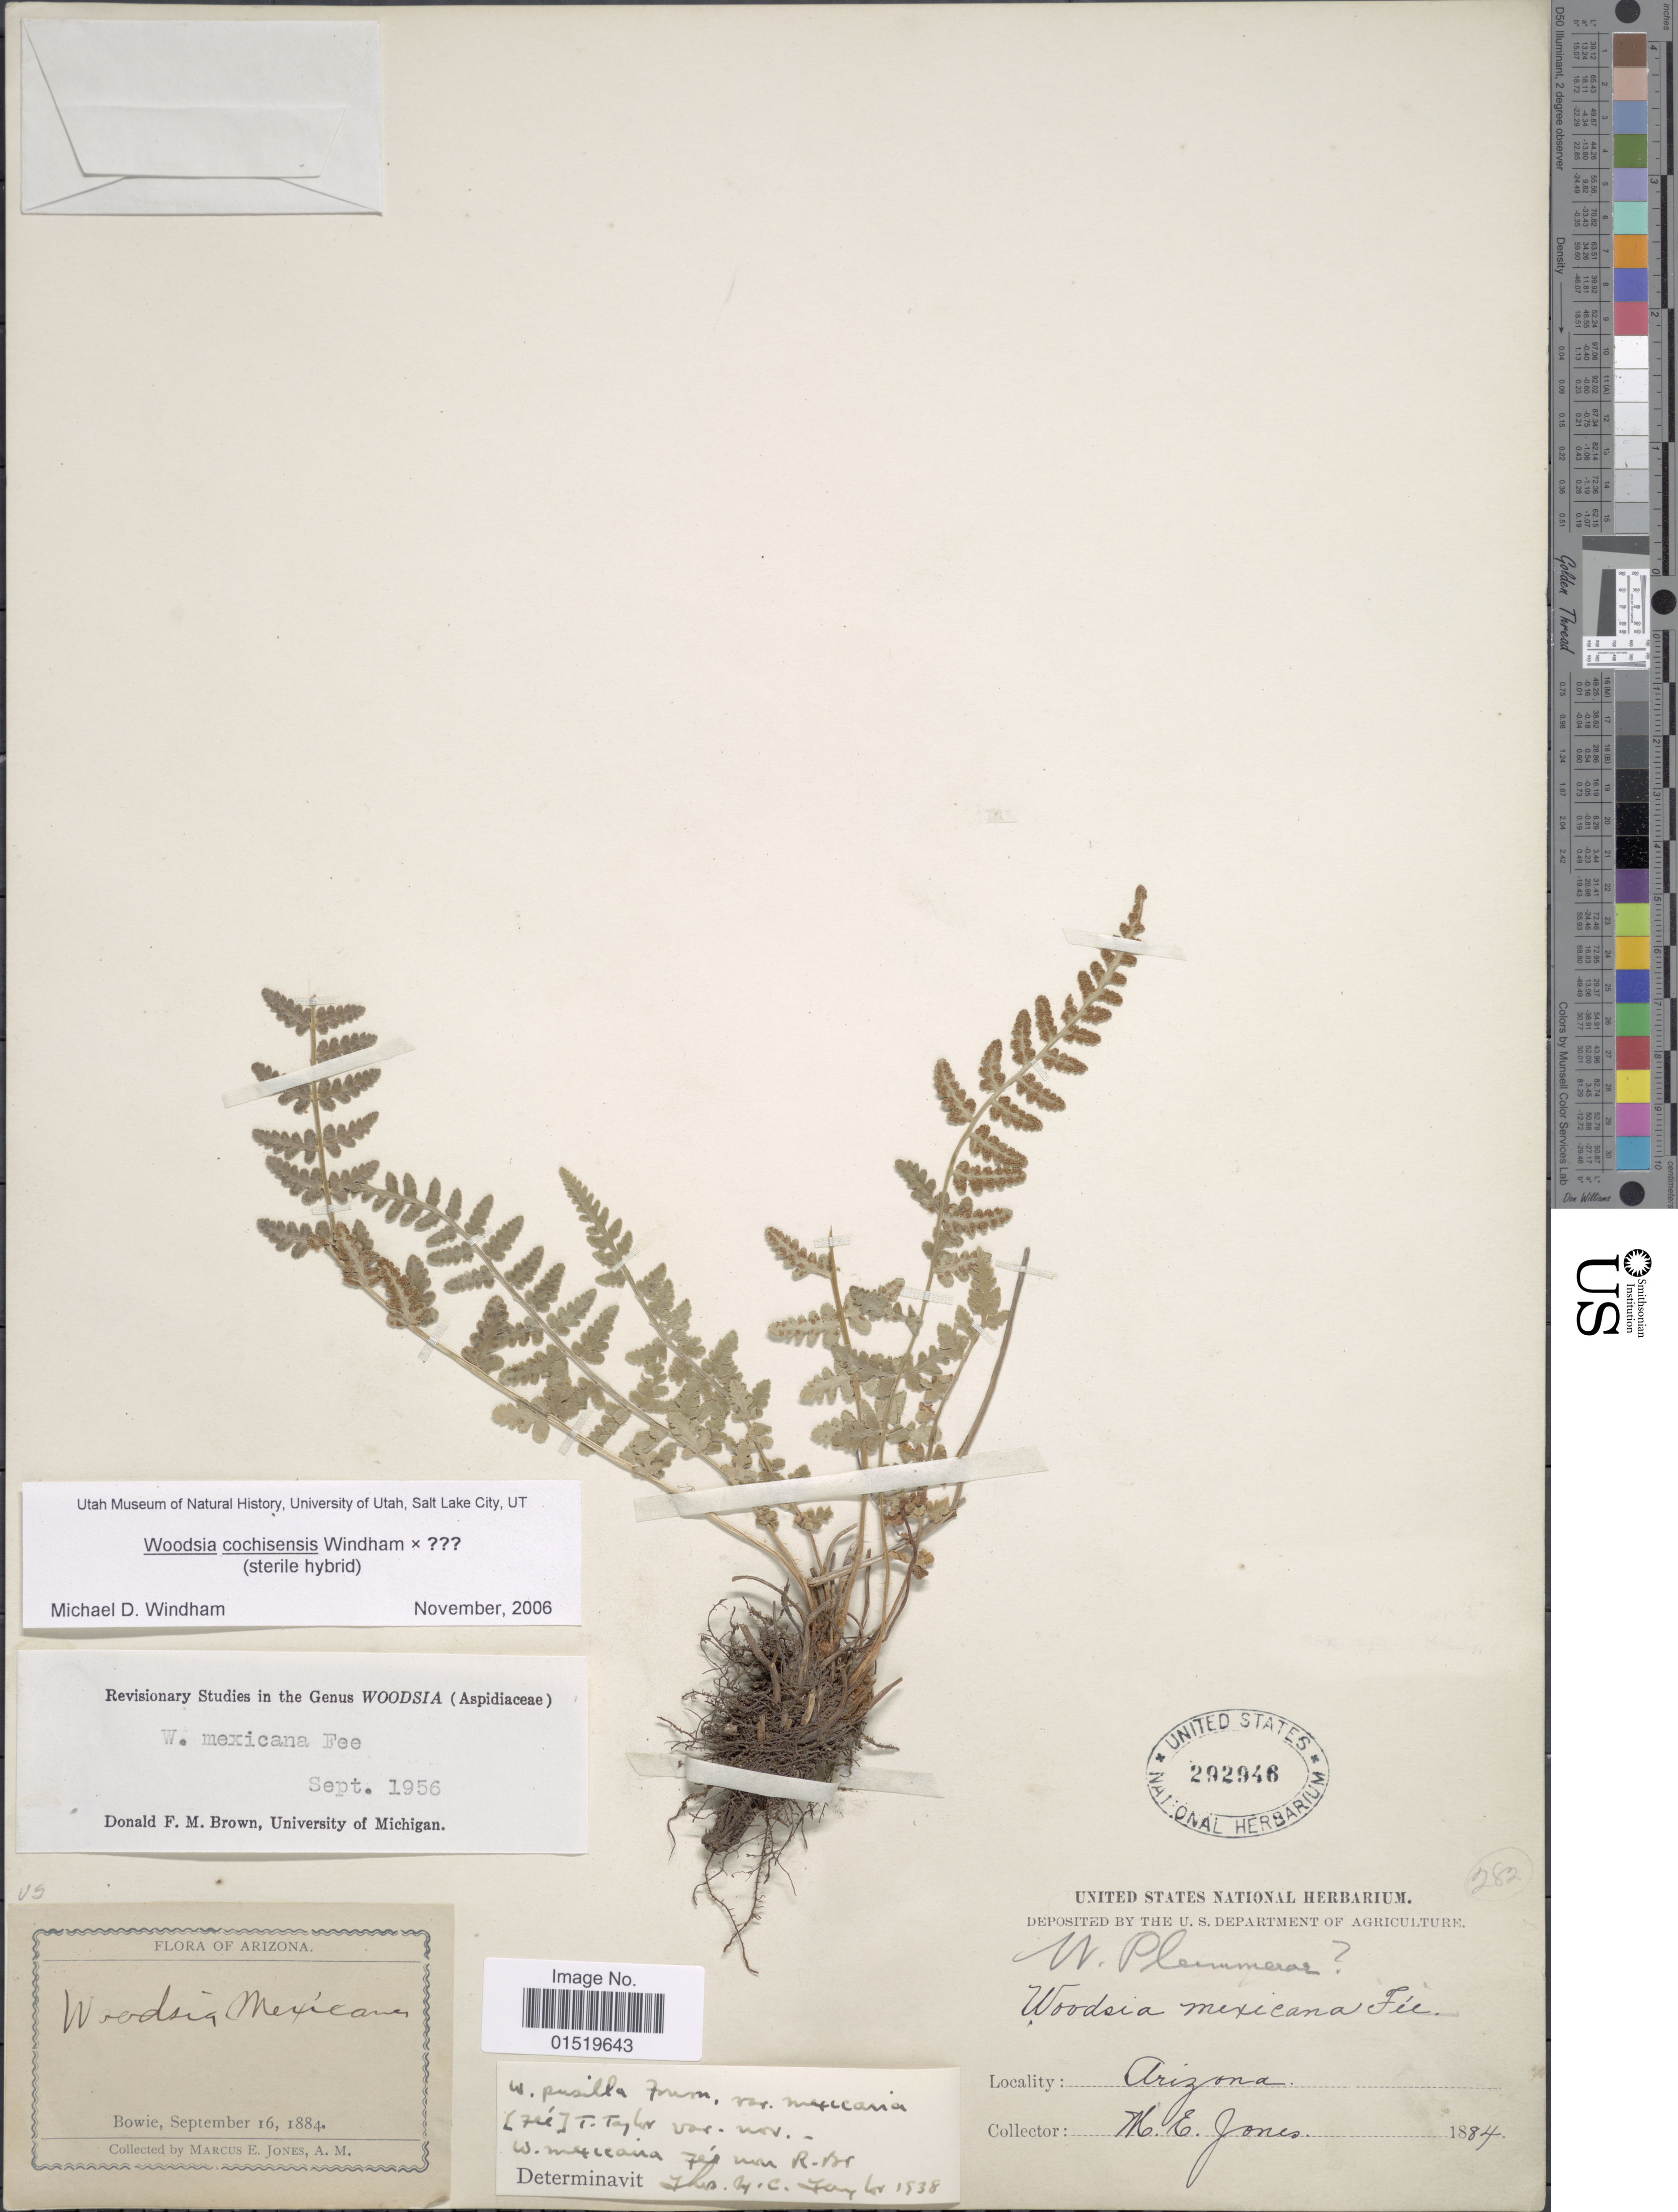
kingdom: Plantae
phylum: Tracheophyta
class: Polypodiopsida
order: Polypodiales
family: Woodsiaceae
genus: Woodsia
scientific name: Woodsia cochisensis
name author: Windham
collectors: M. E. Jones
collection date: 1884-09-16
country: United States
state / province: Arizona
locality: Bowie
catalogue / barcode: US 292946